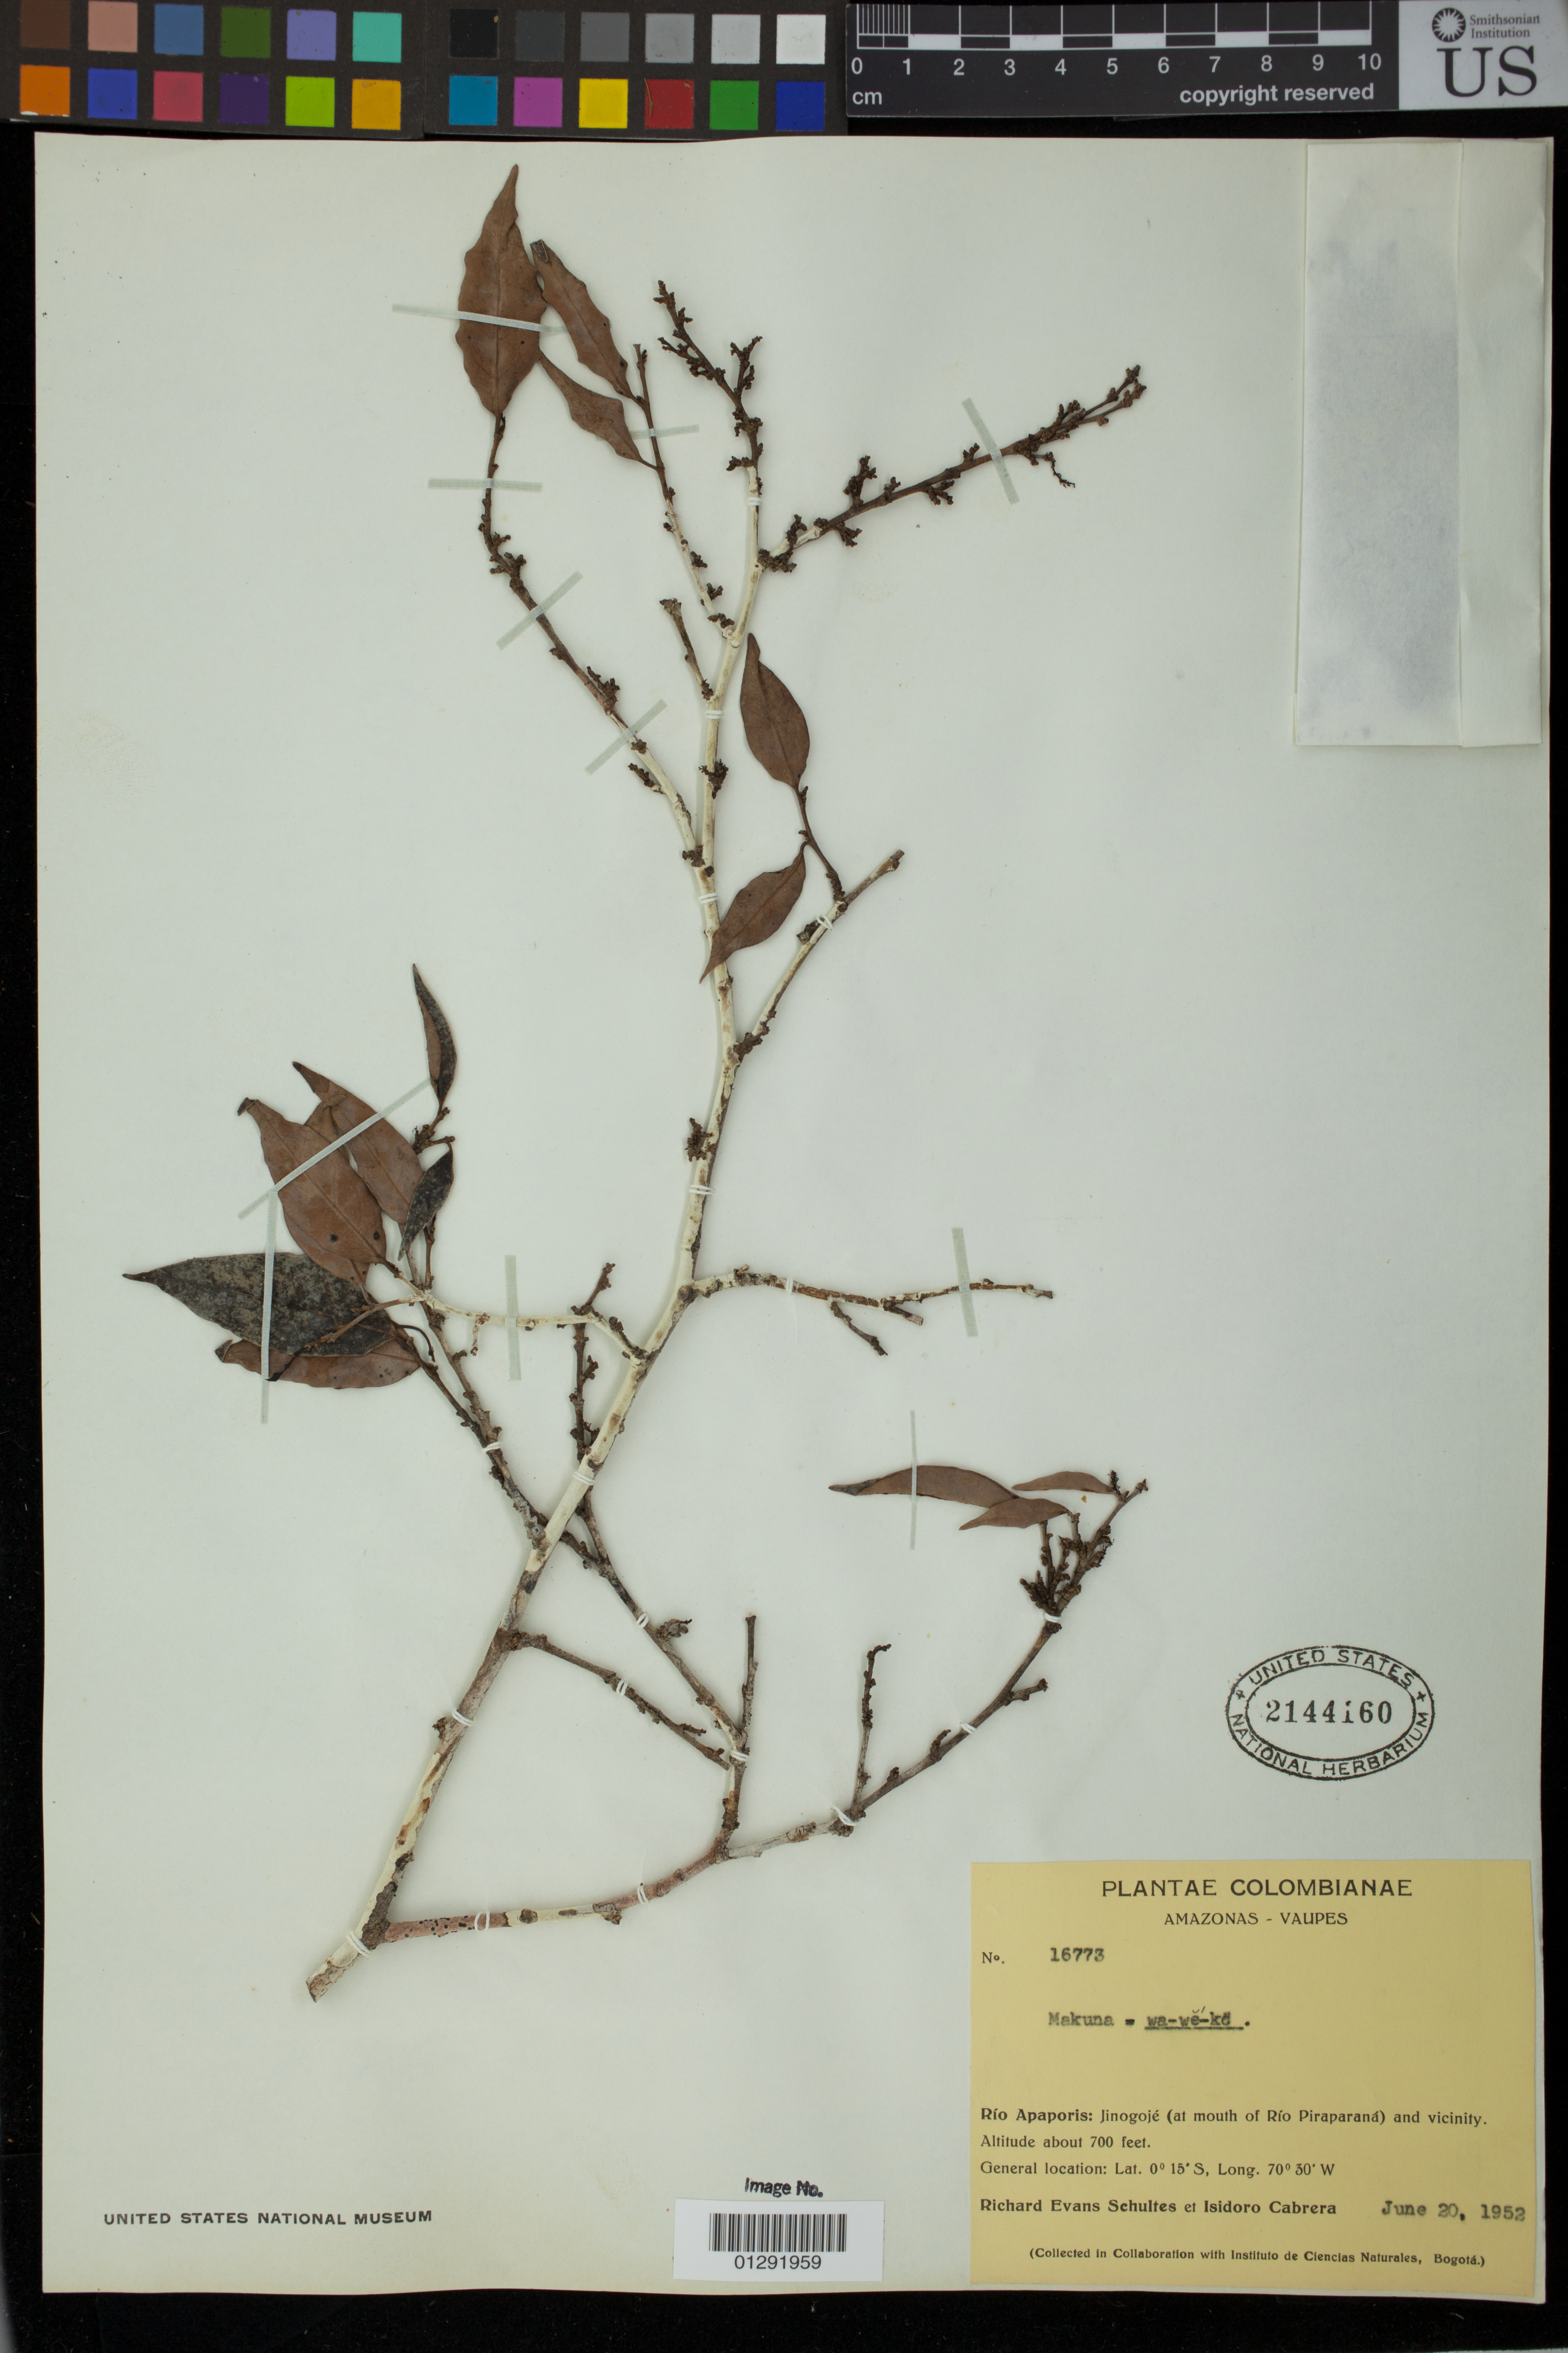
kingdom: Plantae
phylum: Tracheophyta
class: Magnoliopsida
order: Malpighiales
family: Euphorbiaceae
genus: Sebastiania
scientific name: Sebastiania sp.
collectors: R. E. Schultes & I. Cabrera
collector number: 16773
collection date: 1952-06-20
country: Colombia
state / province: Vaupes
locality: Rio Apaporis: Jinogoje (at mouth of Rio Piraparana [Guanapanaca]) and vicinity.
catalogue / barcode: US 2144160